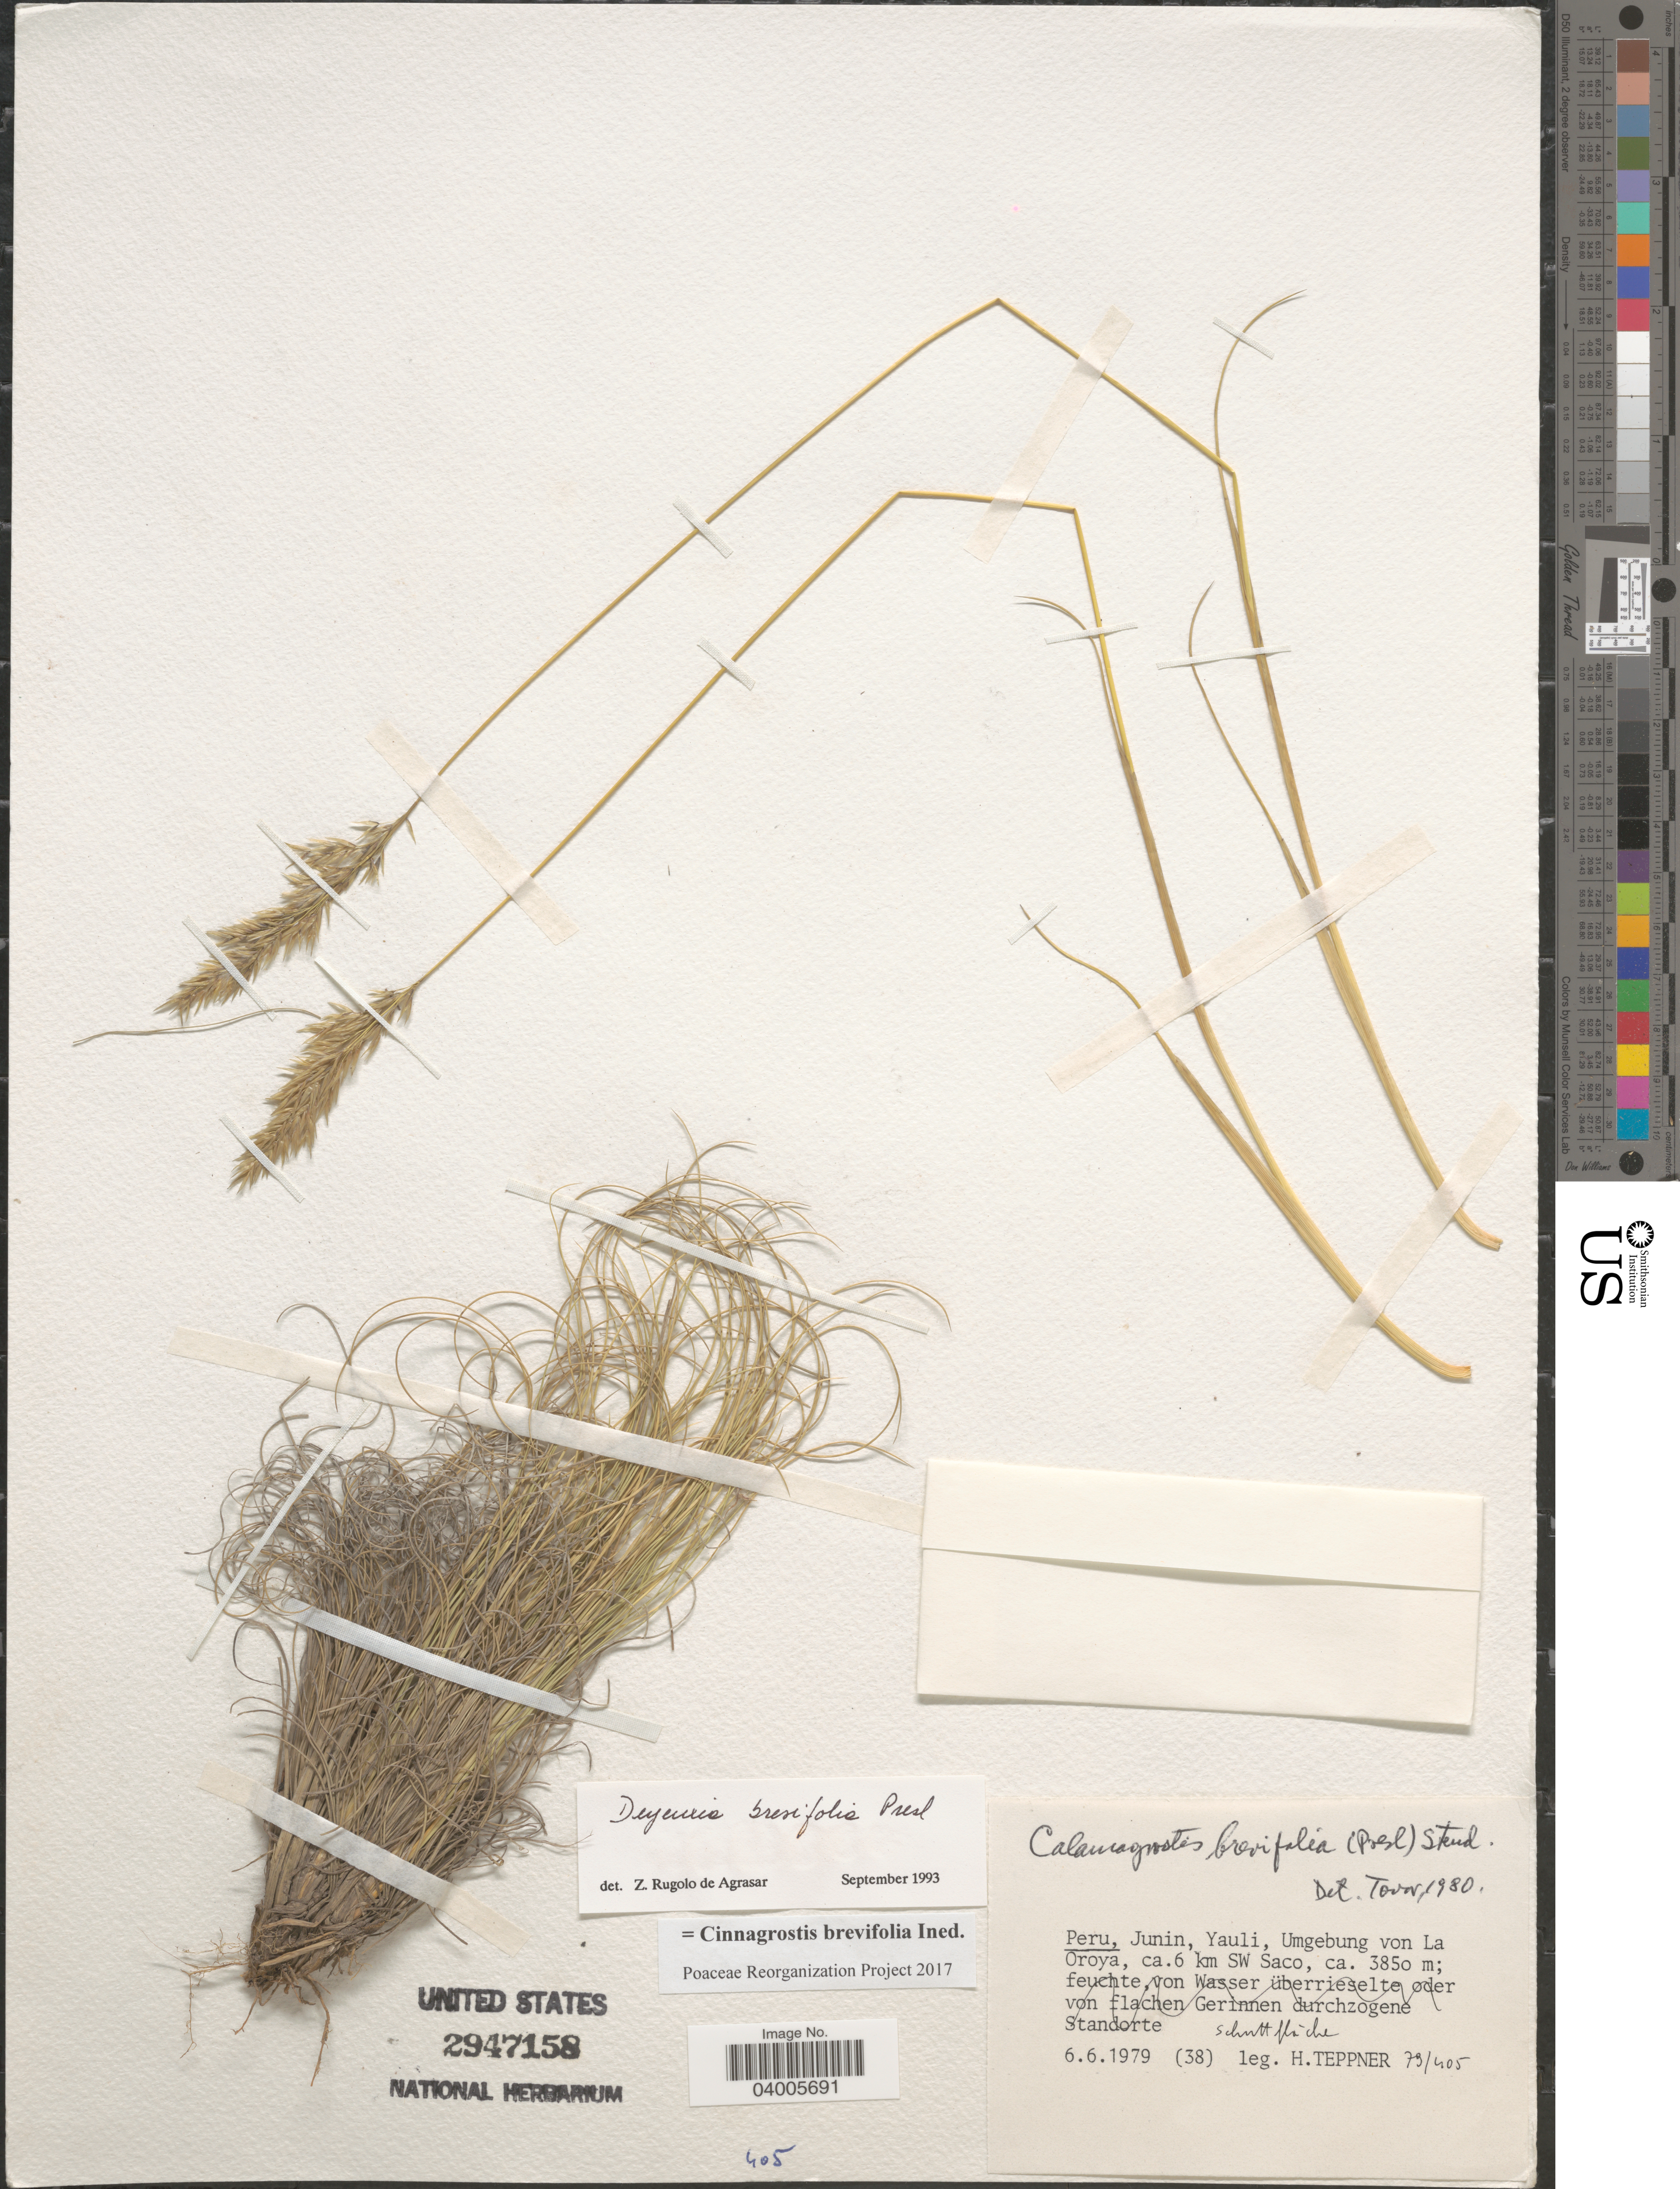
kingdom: Plantae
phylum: Tracheophyta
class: Liliopsida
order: Poales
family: Poaceae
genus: Cinnagrostis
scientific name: Cinnagrostis brevifolia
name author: (J. Presl) P.M. Peterson et al.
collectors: H. Teppner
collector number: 79/405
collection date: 1979-06-06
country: Peru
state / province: Junín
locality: Yauli, Umgebung von La Oroya, ca. 6 km SW Saco.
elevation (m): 3850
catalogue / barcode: US 2947158